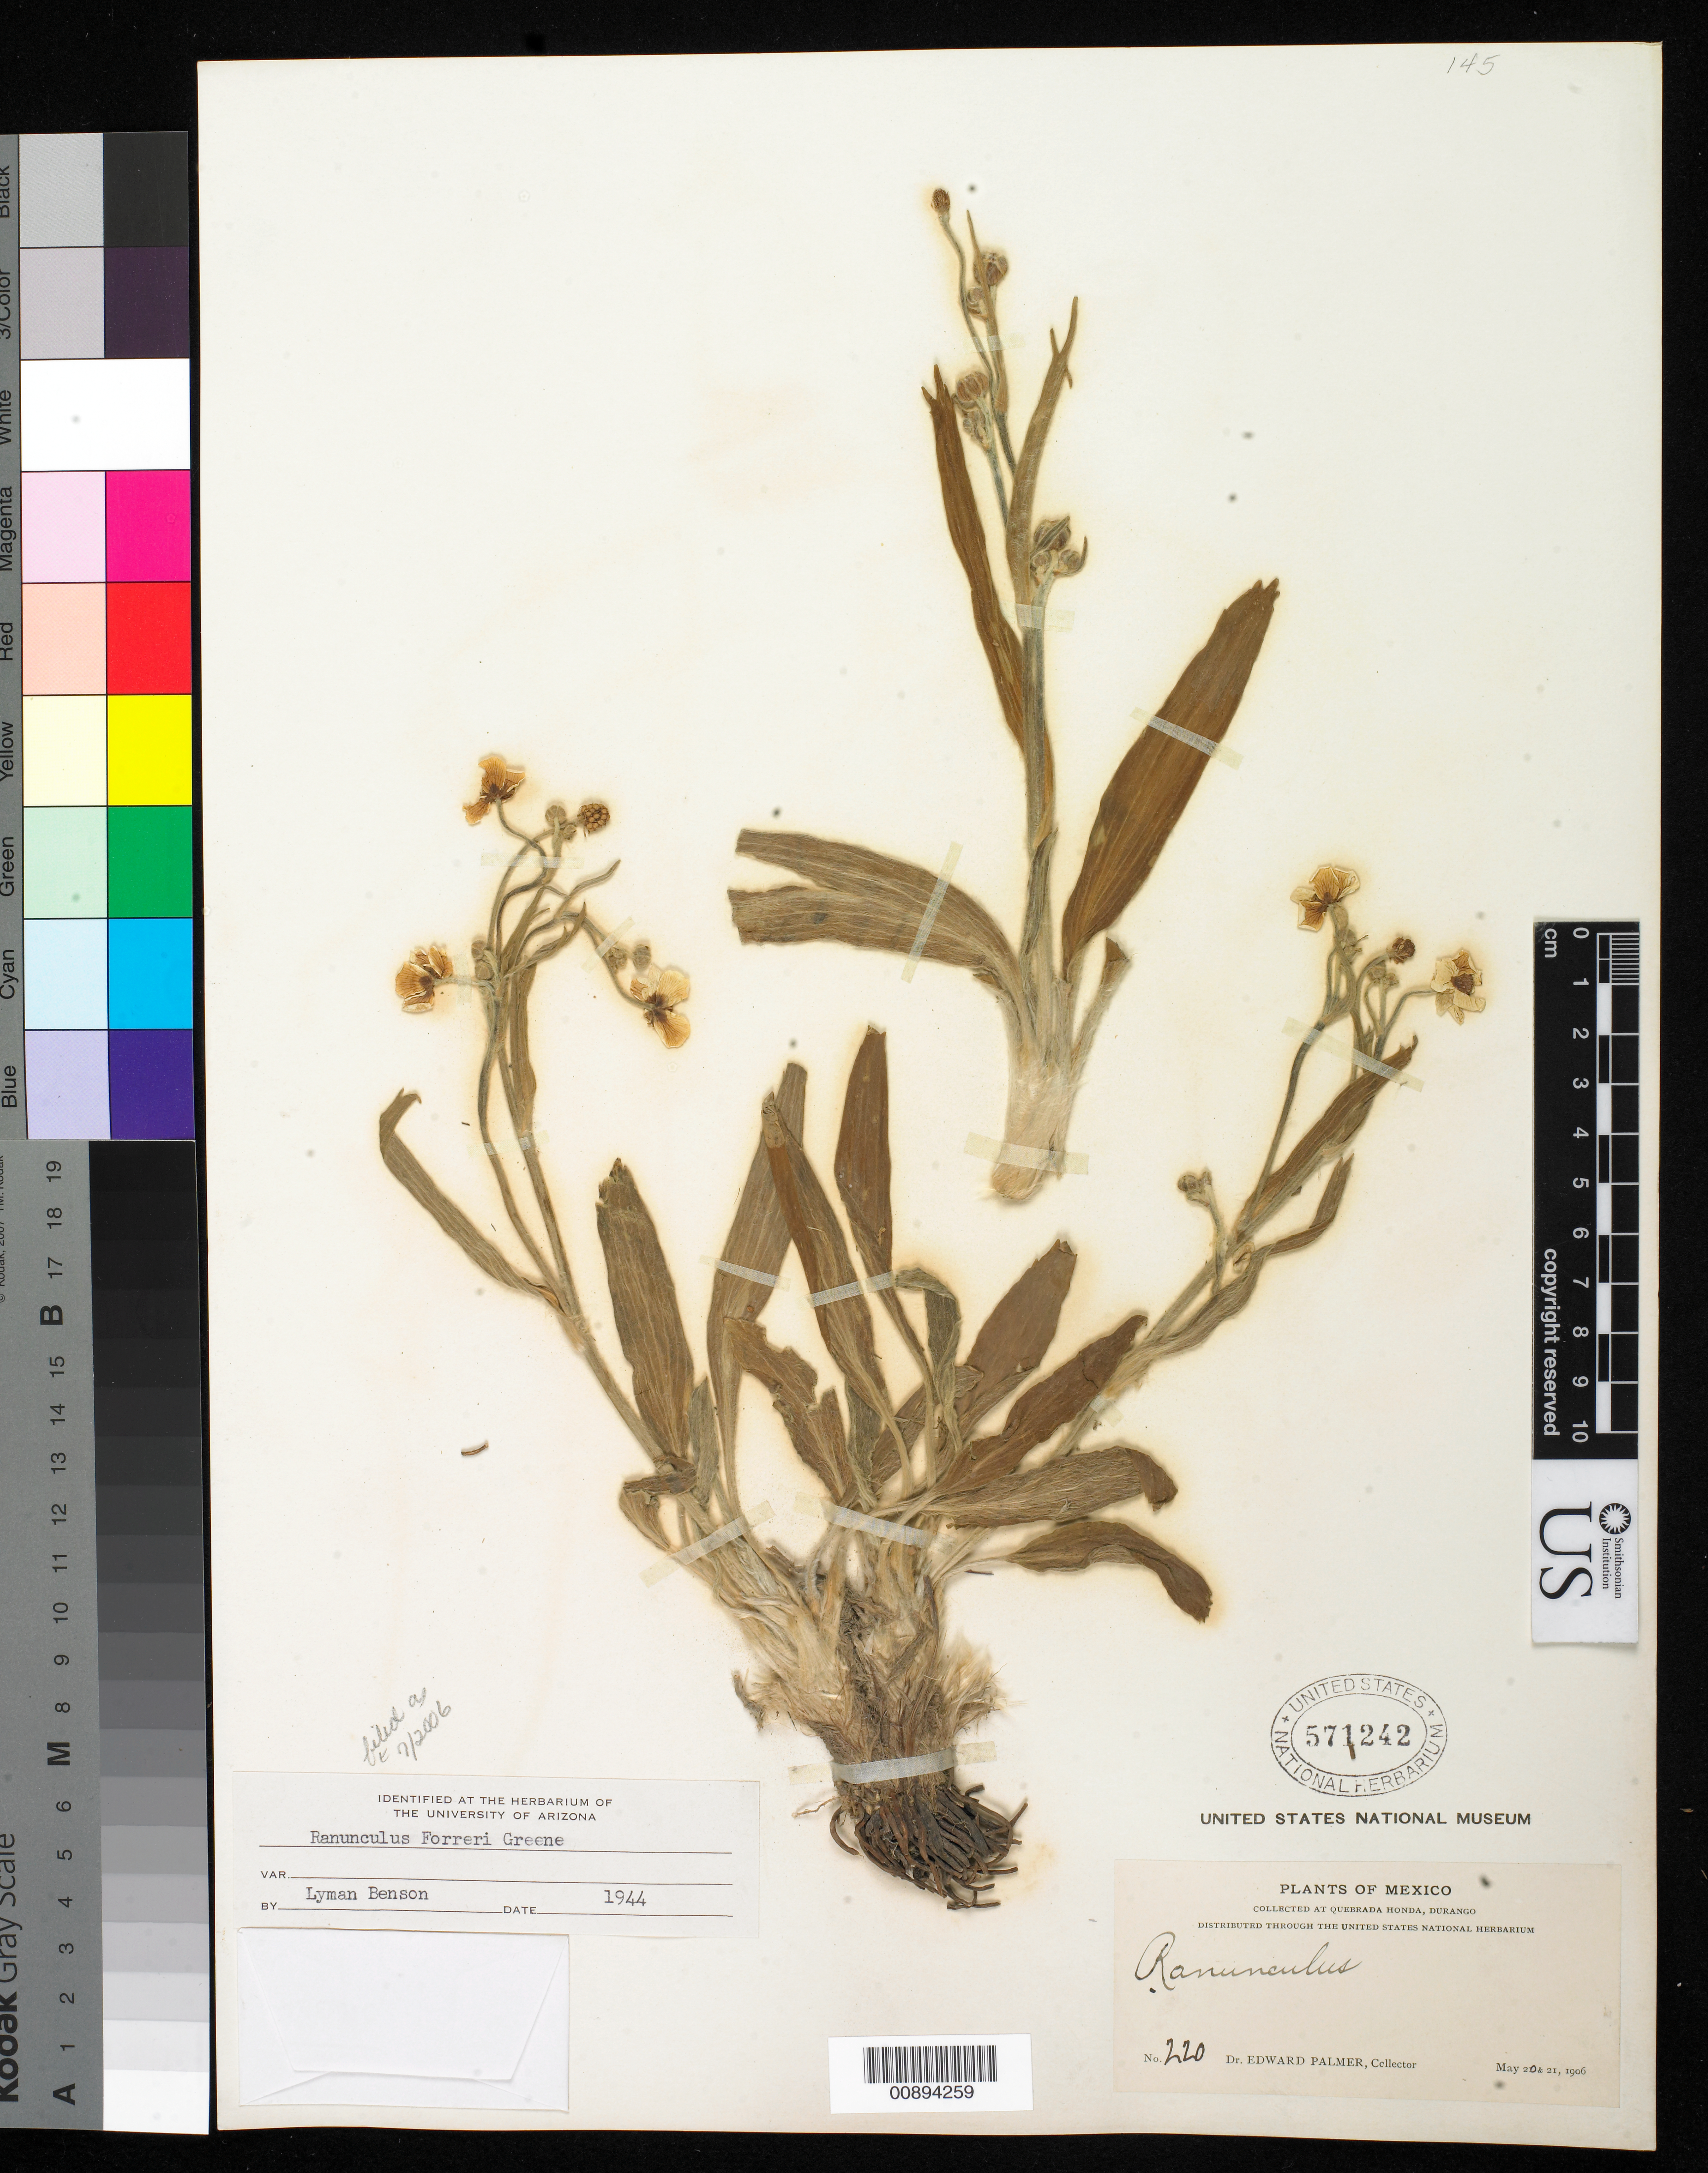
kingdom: Plantae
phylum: Tracheophyta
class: Magnoliopsida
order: Ranunculales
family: Ranunculaceae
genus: Ranunculus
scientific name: Ranunculus forreri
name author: Greene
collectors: E. Palmer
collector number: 220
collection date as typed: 20 May 1906 to 21 May 1906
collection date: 1906-05-20/1906-05-21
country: Mexico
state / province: Durango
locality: Quebrada Honda.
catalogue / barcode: US 571242